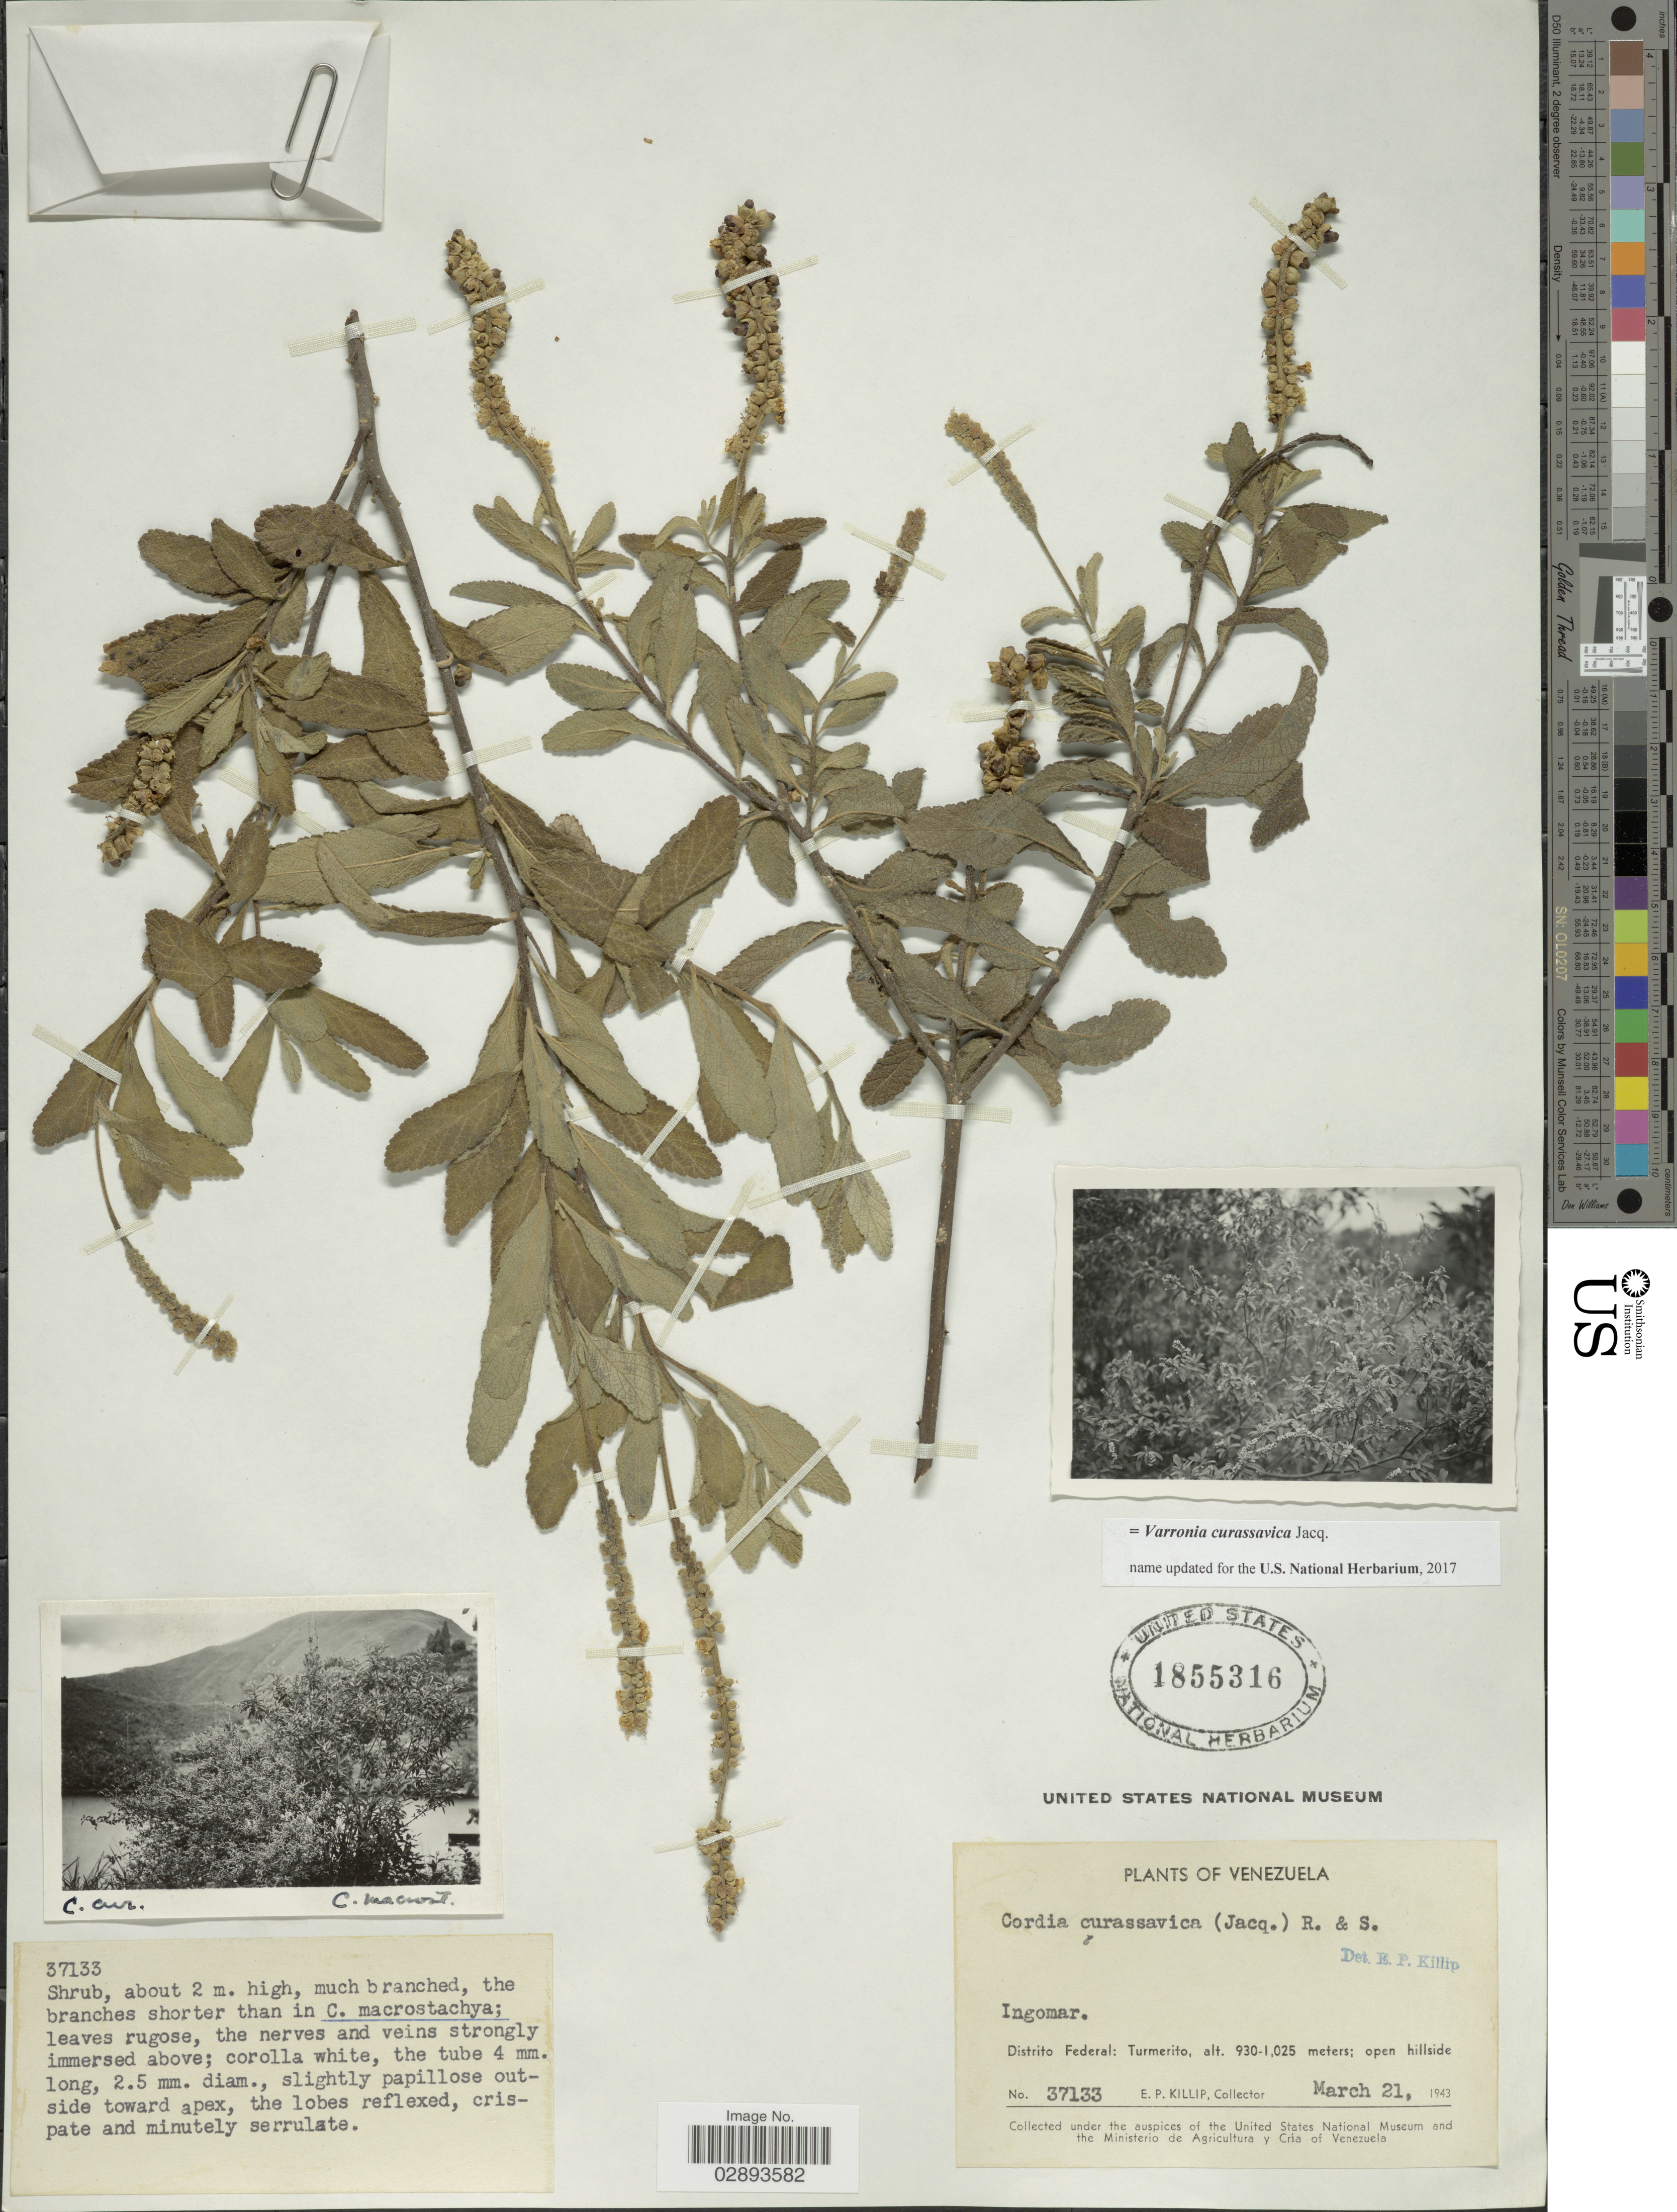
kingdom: Plantae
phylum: Tracheophyta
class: Magnoliopsida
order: Boraginales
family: Cordiaceae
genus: Varronia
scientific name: Varronia curassavica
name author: Jacq.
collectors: E. P. Killip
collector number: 37133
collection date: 1943-03-21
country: Venezuela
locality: Ingomar, Distrito Federal: Turmerito.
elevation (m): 930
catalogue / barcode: US 1855316